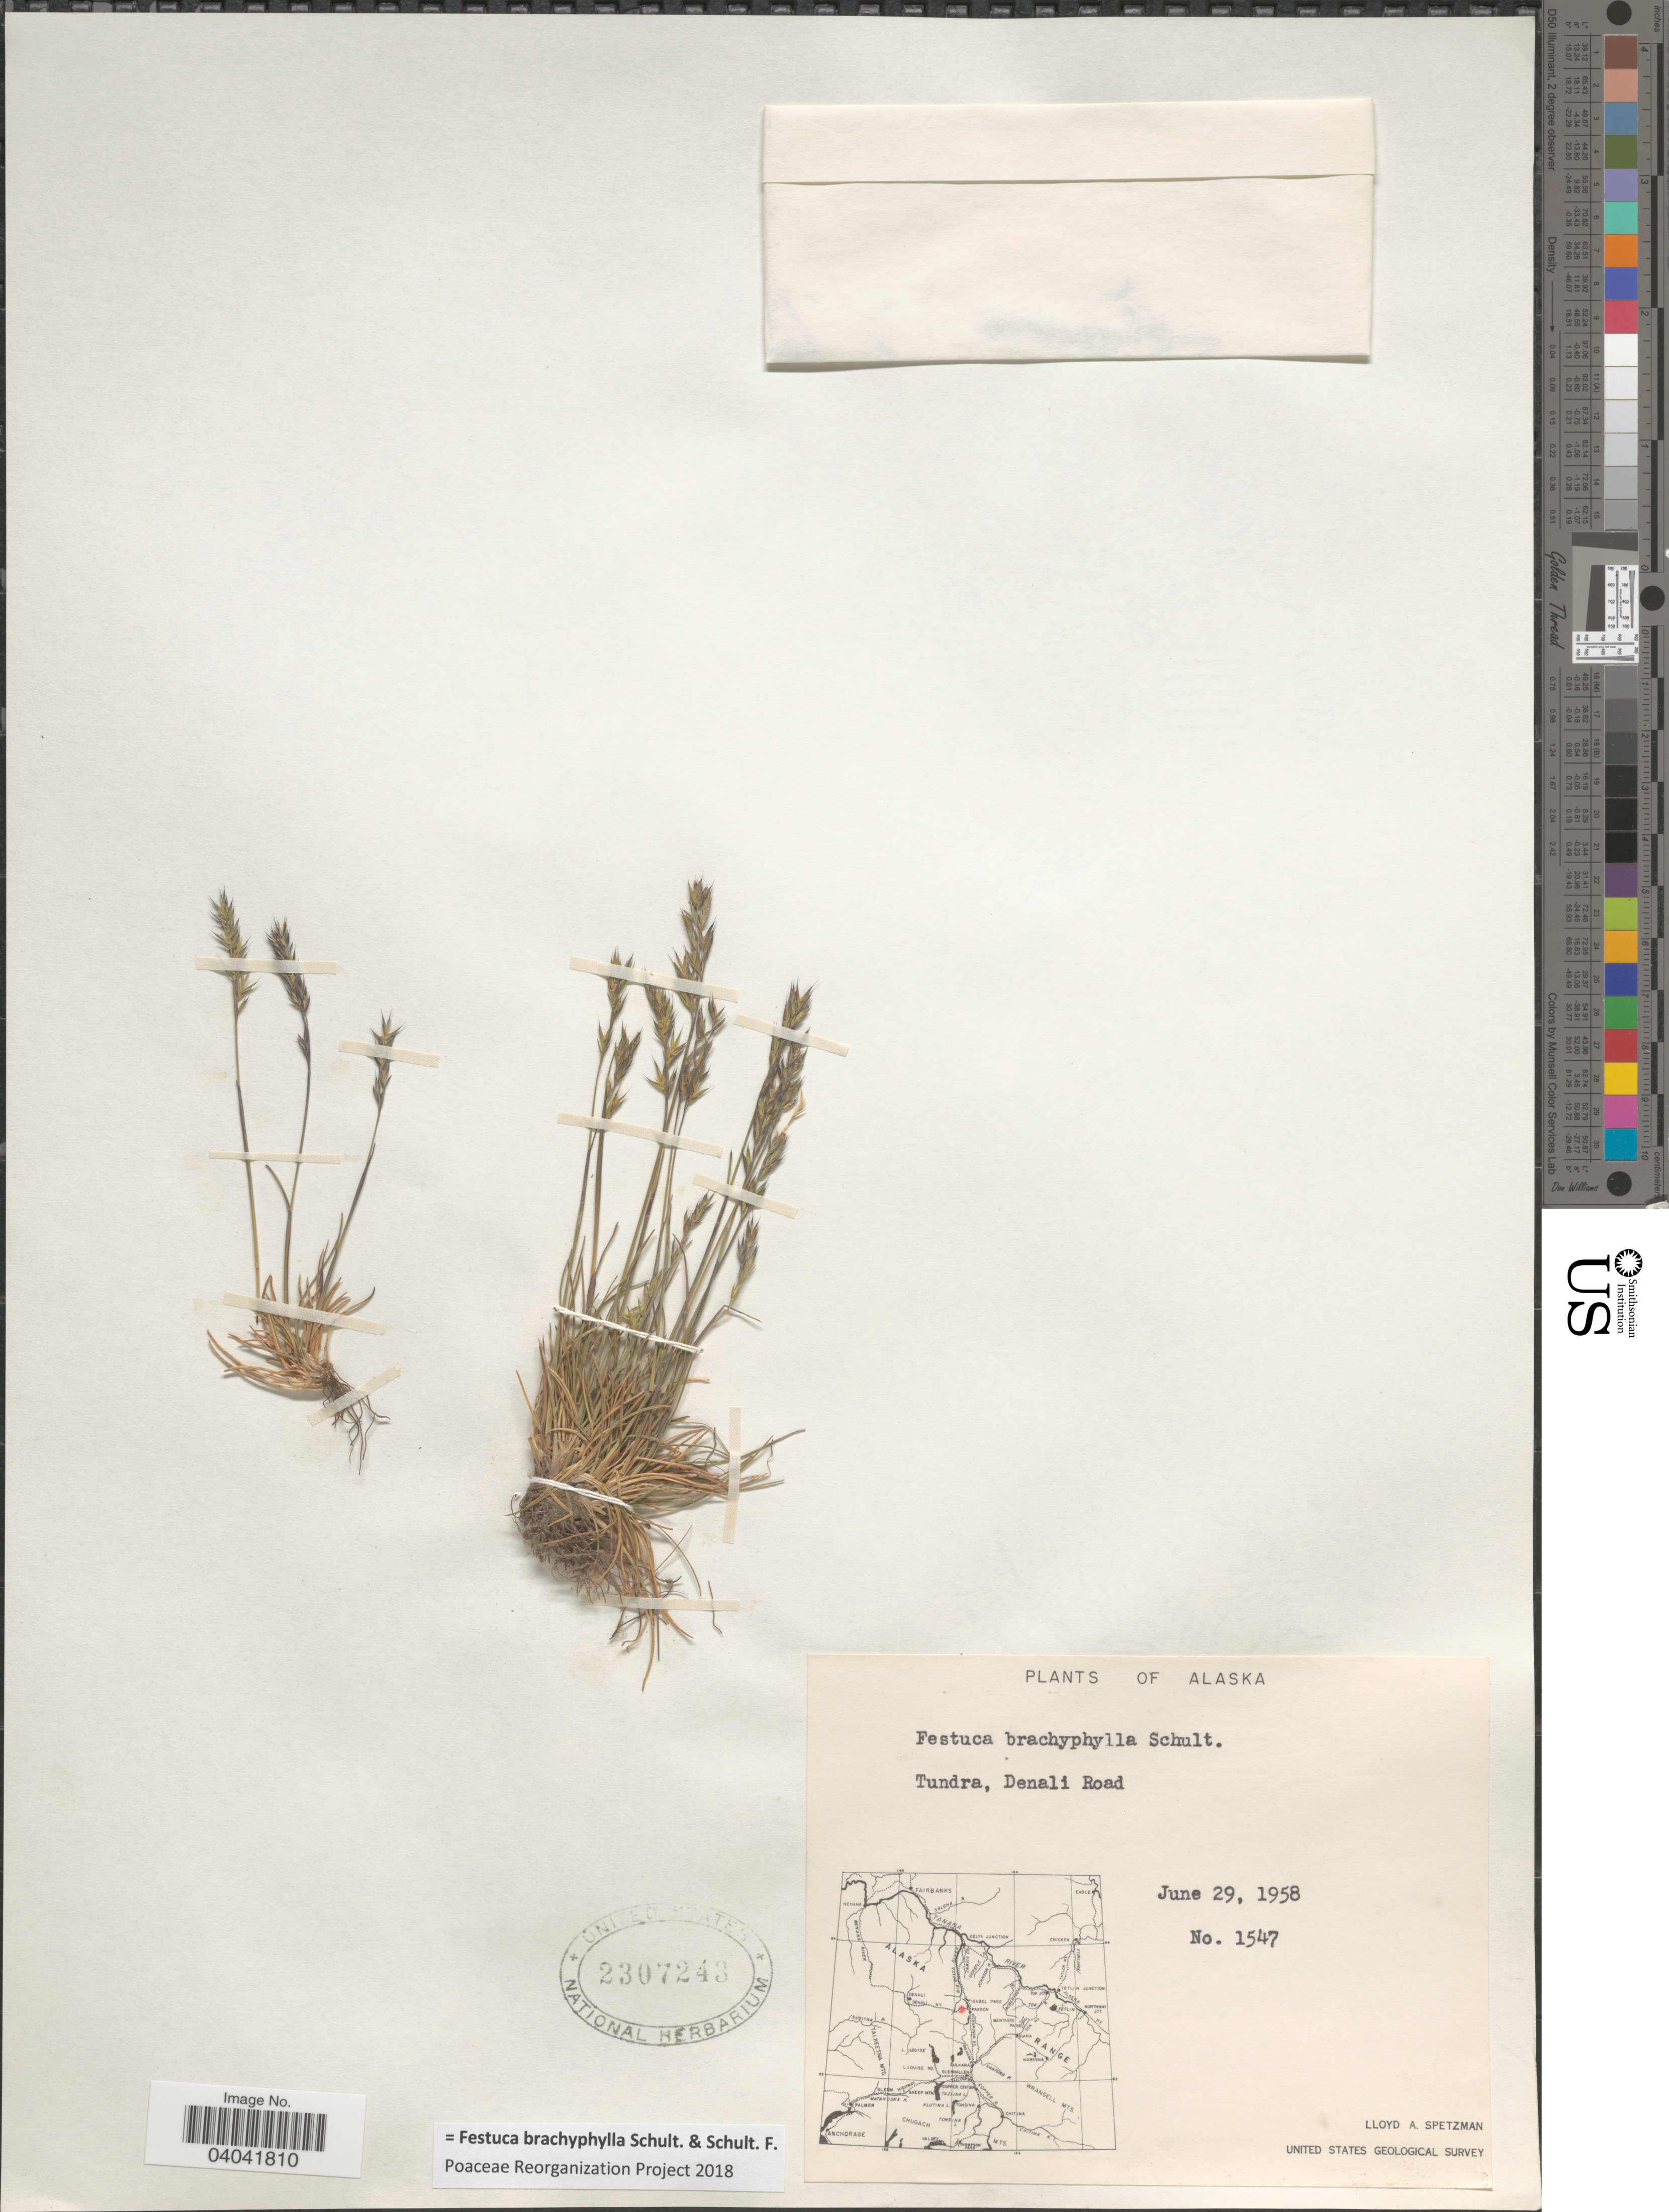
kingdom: Plantae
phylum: Tracheophyta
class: Liliopsida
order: Poales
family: Poaceae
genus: Festuca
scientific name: Festuca brachyphylla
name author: Schult. & Schult. f.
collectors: L. Spetzman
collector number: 1547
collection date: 1958-06-29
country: United States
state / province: Alaska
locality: Tundra, Denali Road.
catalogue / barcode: US 2307243